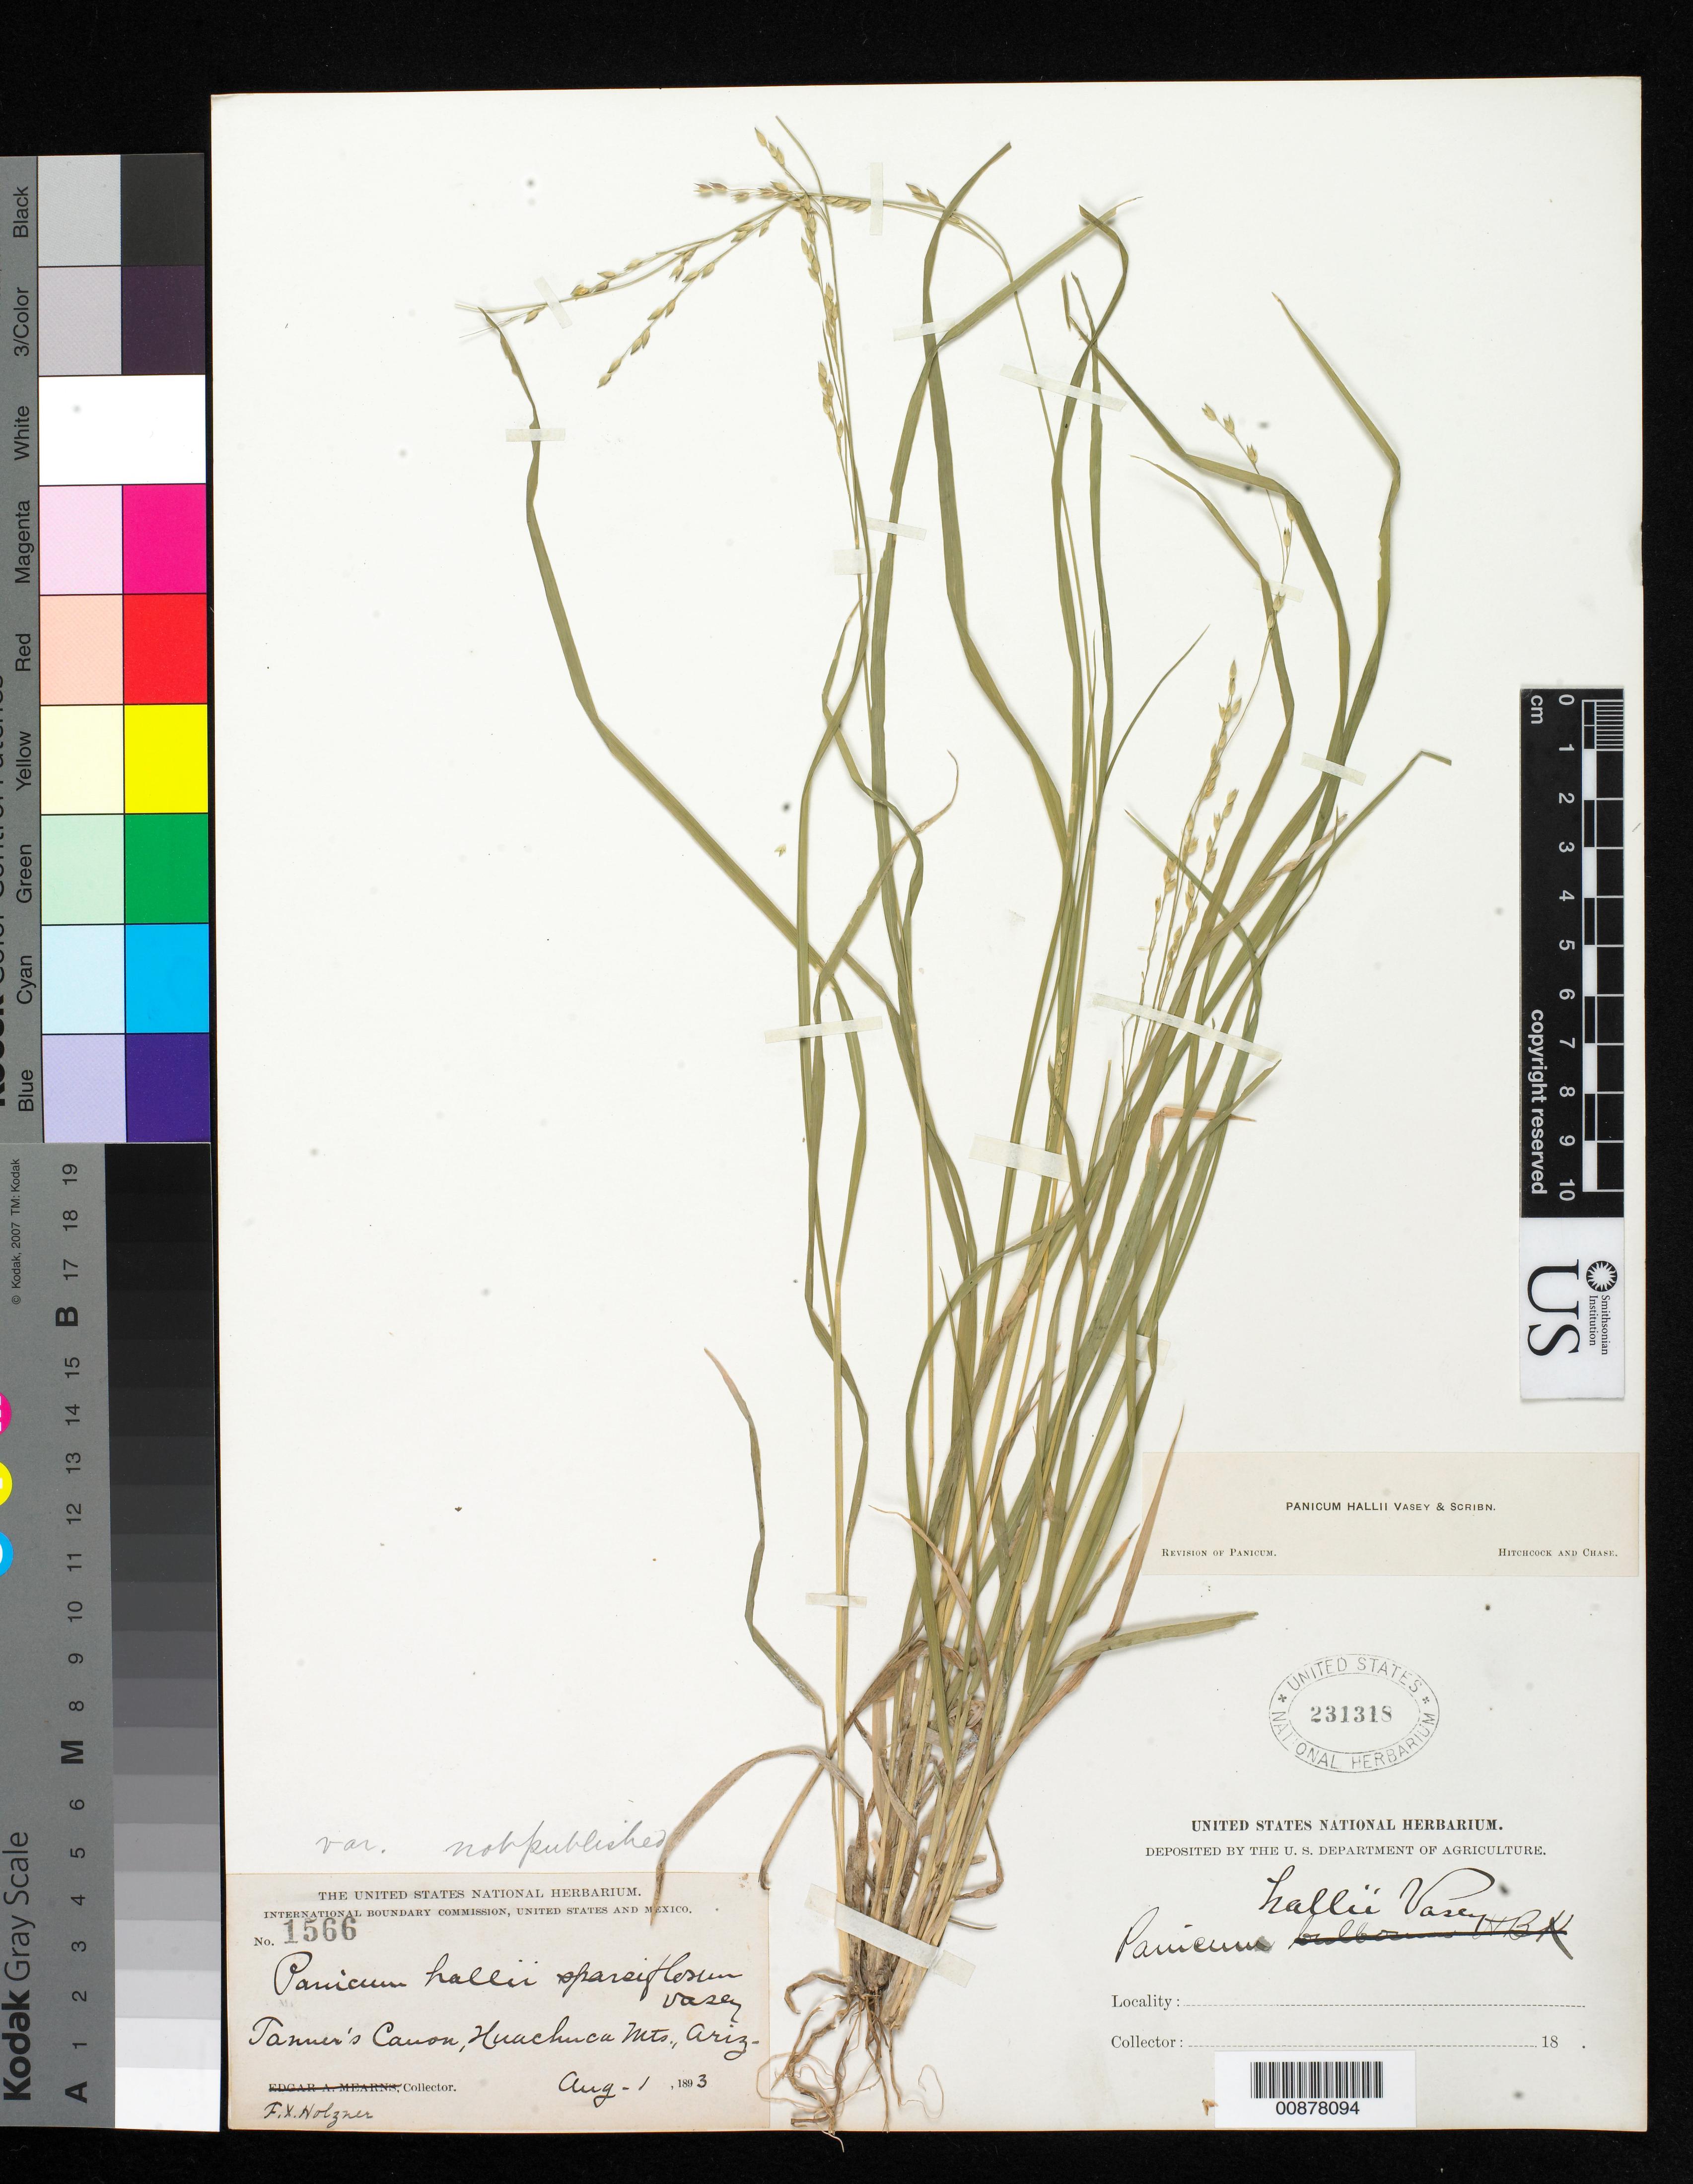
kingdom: Plantae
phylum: Tracheophyta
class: Liliopsida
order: Poales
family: Poaceae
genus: Panicum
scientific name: Panicum hallii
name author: Vasey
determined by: Hitchcock, A. S.; Chase, [M.] A.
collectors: F. X. Holzner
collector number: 1566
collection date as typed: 01 Aug 1893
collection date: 1893-08-01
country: United States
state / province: Arizona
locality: Tanner's Canyon, Huachuca Mts.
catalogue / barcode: US 231318